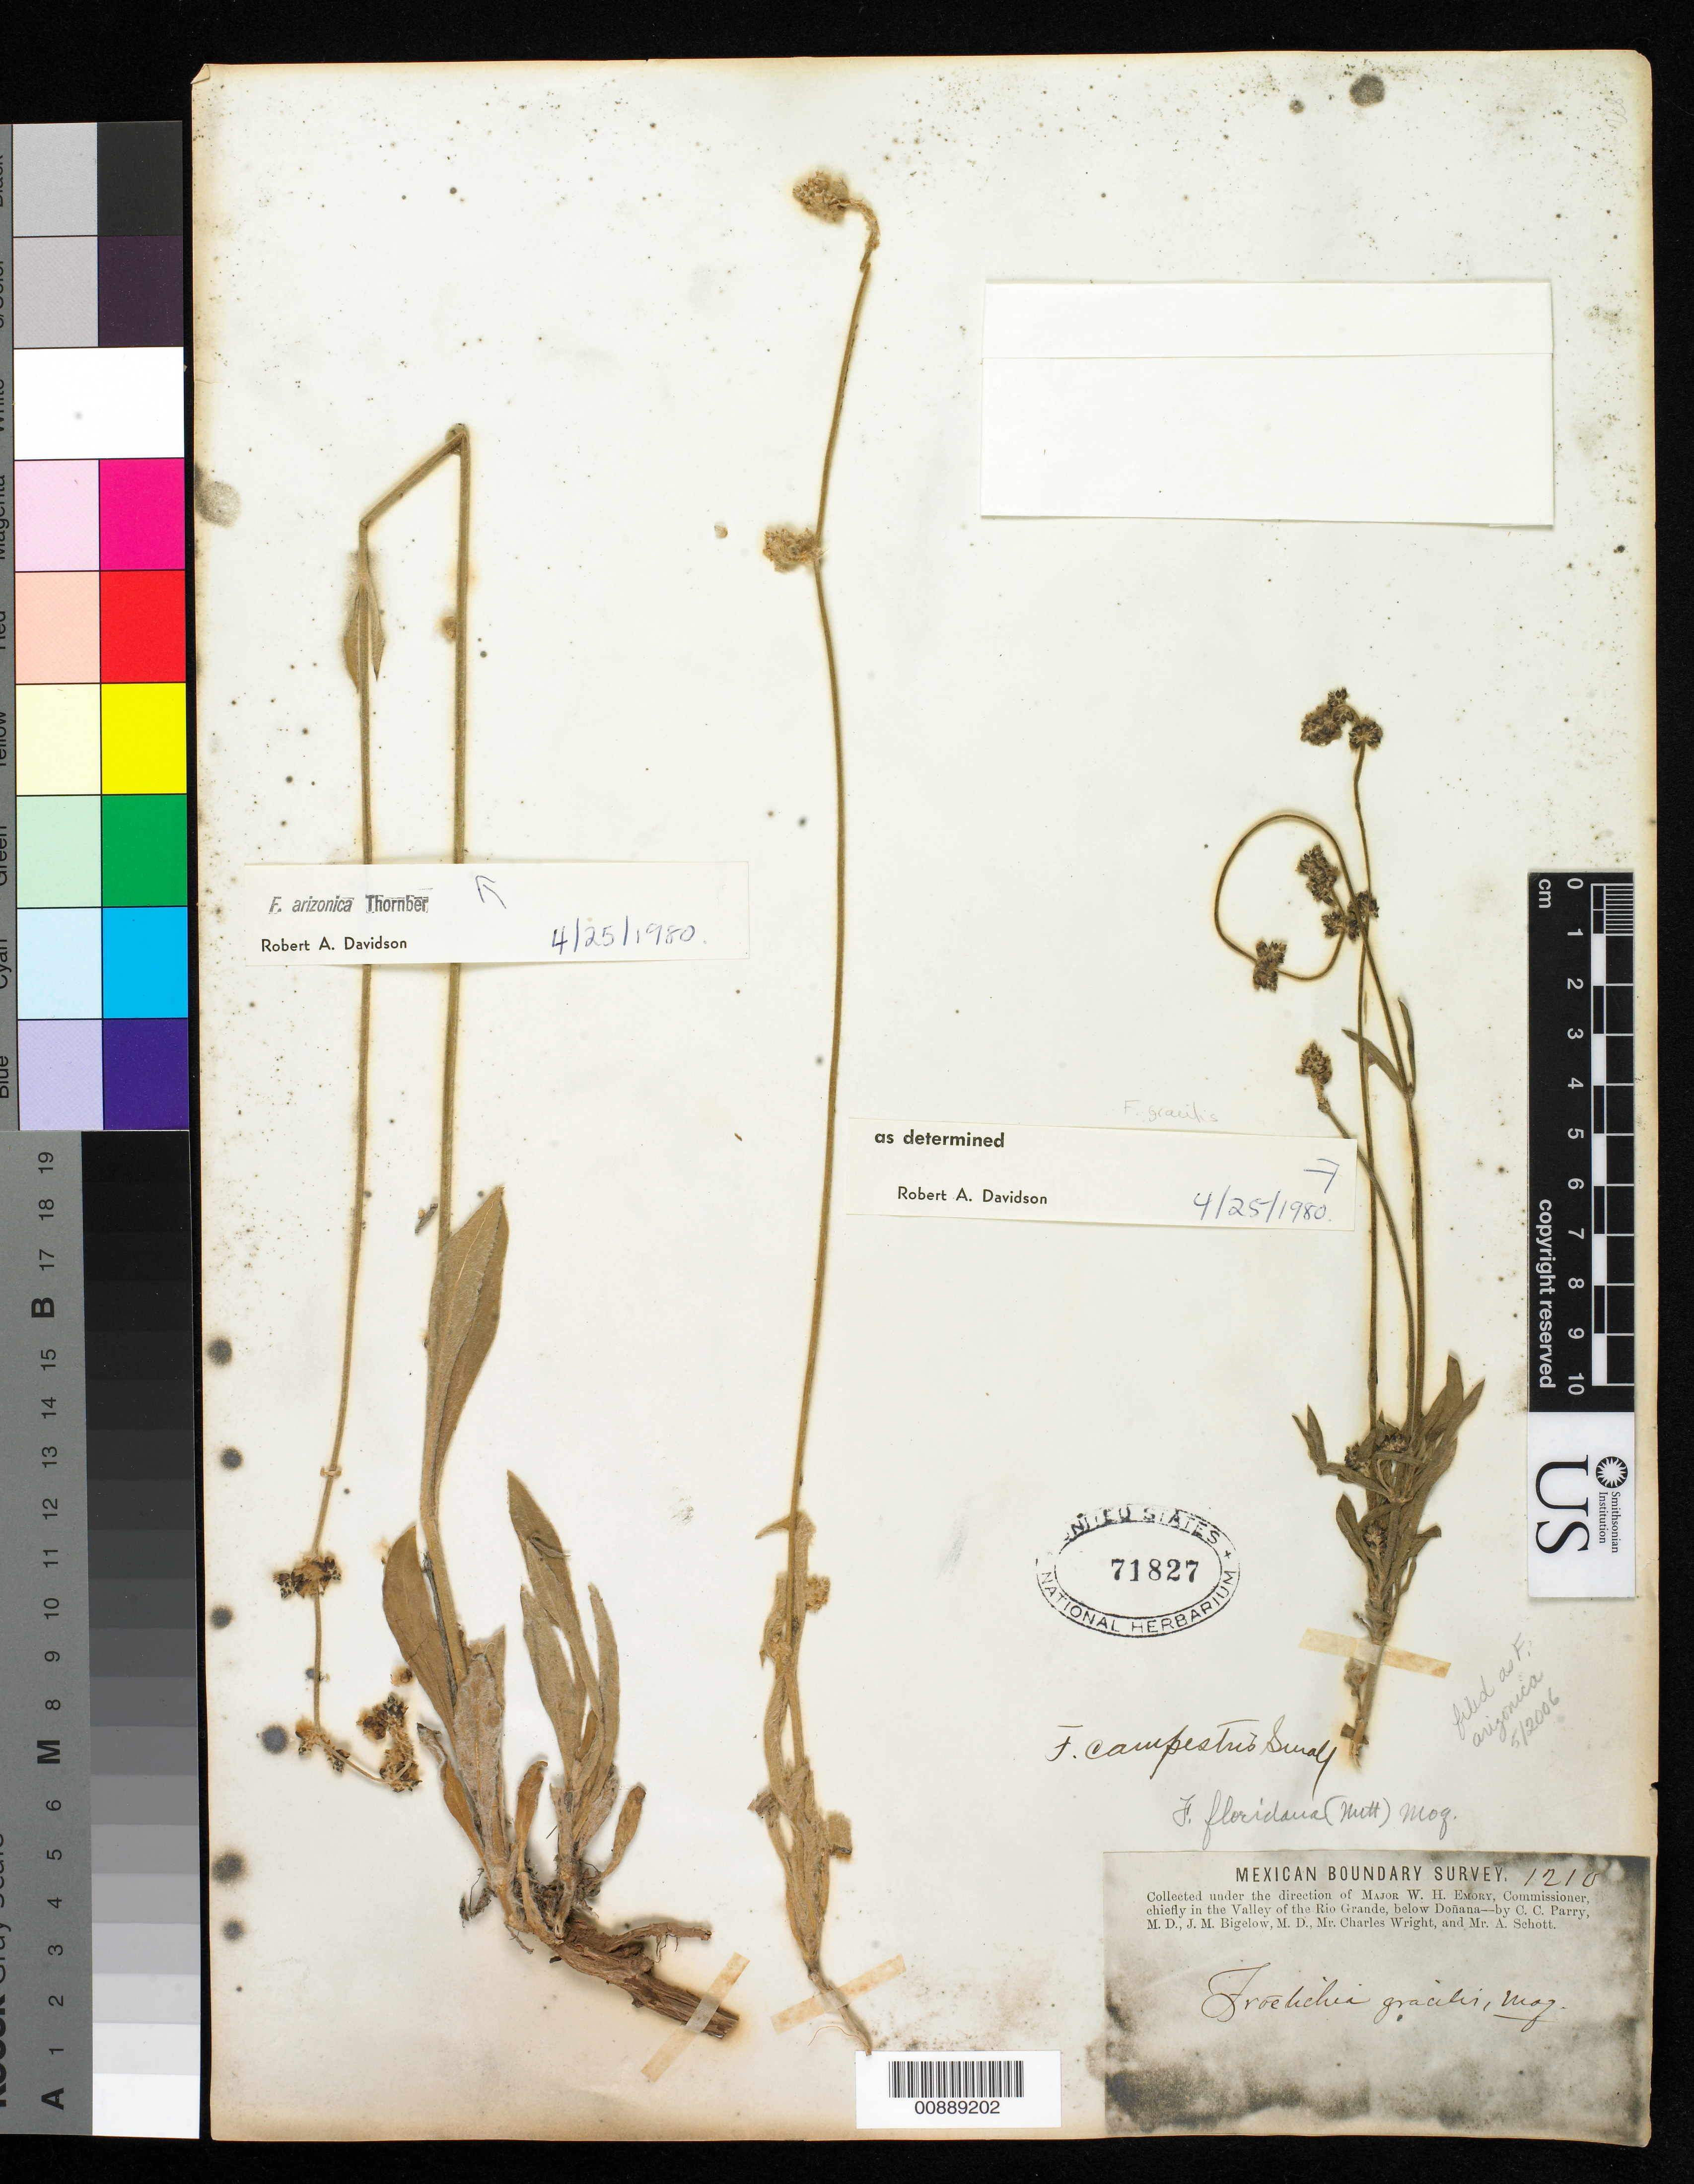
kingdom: Plantae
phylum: Tracheophyta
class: Magnoliopsida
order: Caryophyllales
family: Amaranthaceae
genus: Froelichia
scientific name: Froelichia arizonica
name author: Thornber ex Standl.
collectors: C. C. Parry, J. M. Bigelow, C. Wright & A. C. V. Schott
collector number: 1210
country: United States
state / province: New Mexico / Texas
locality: Valley of the Rio Grande, below Doñana.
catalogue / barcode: US 71827